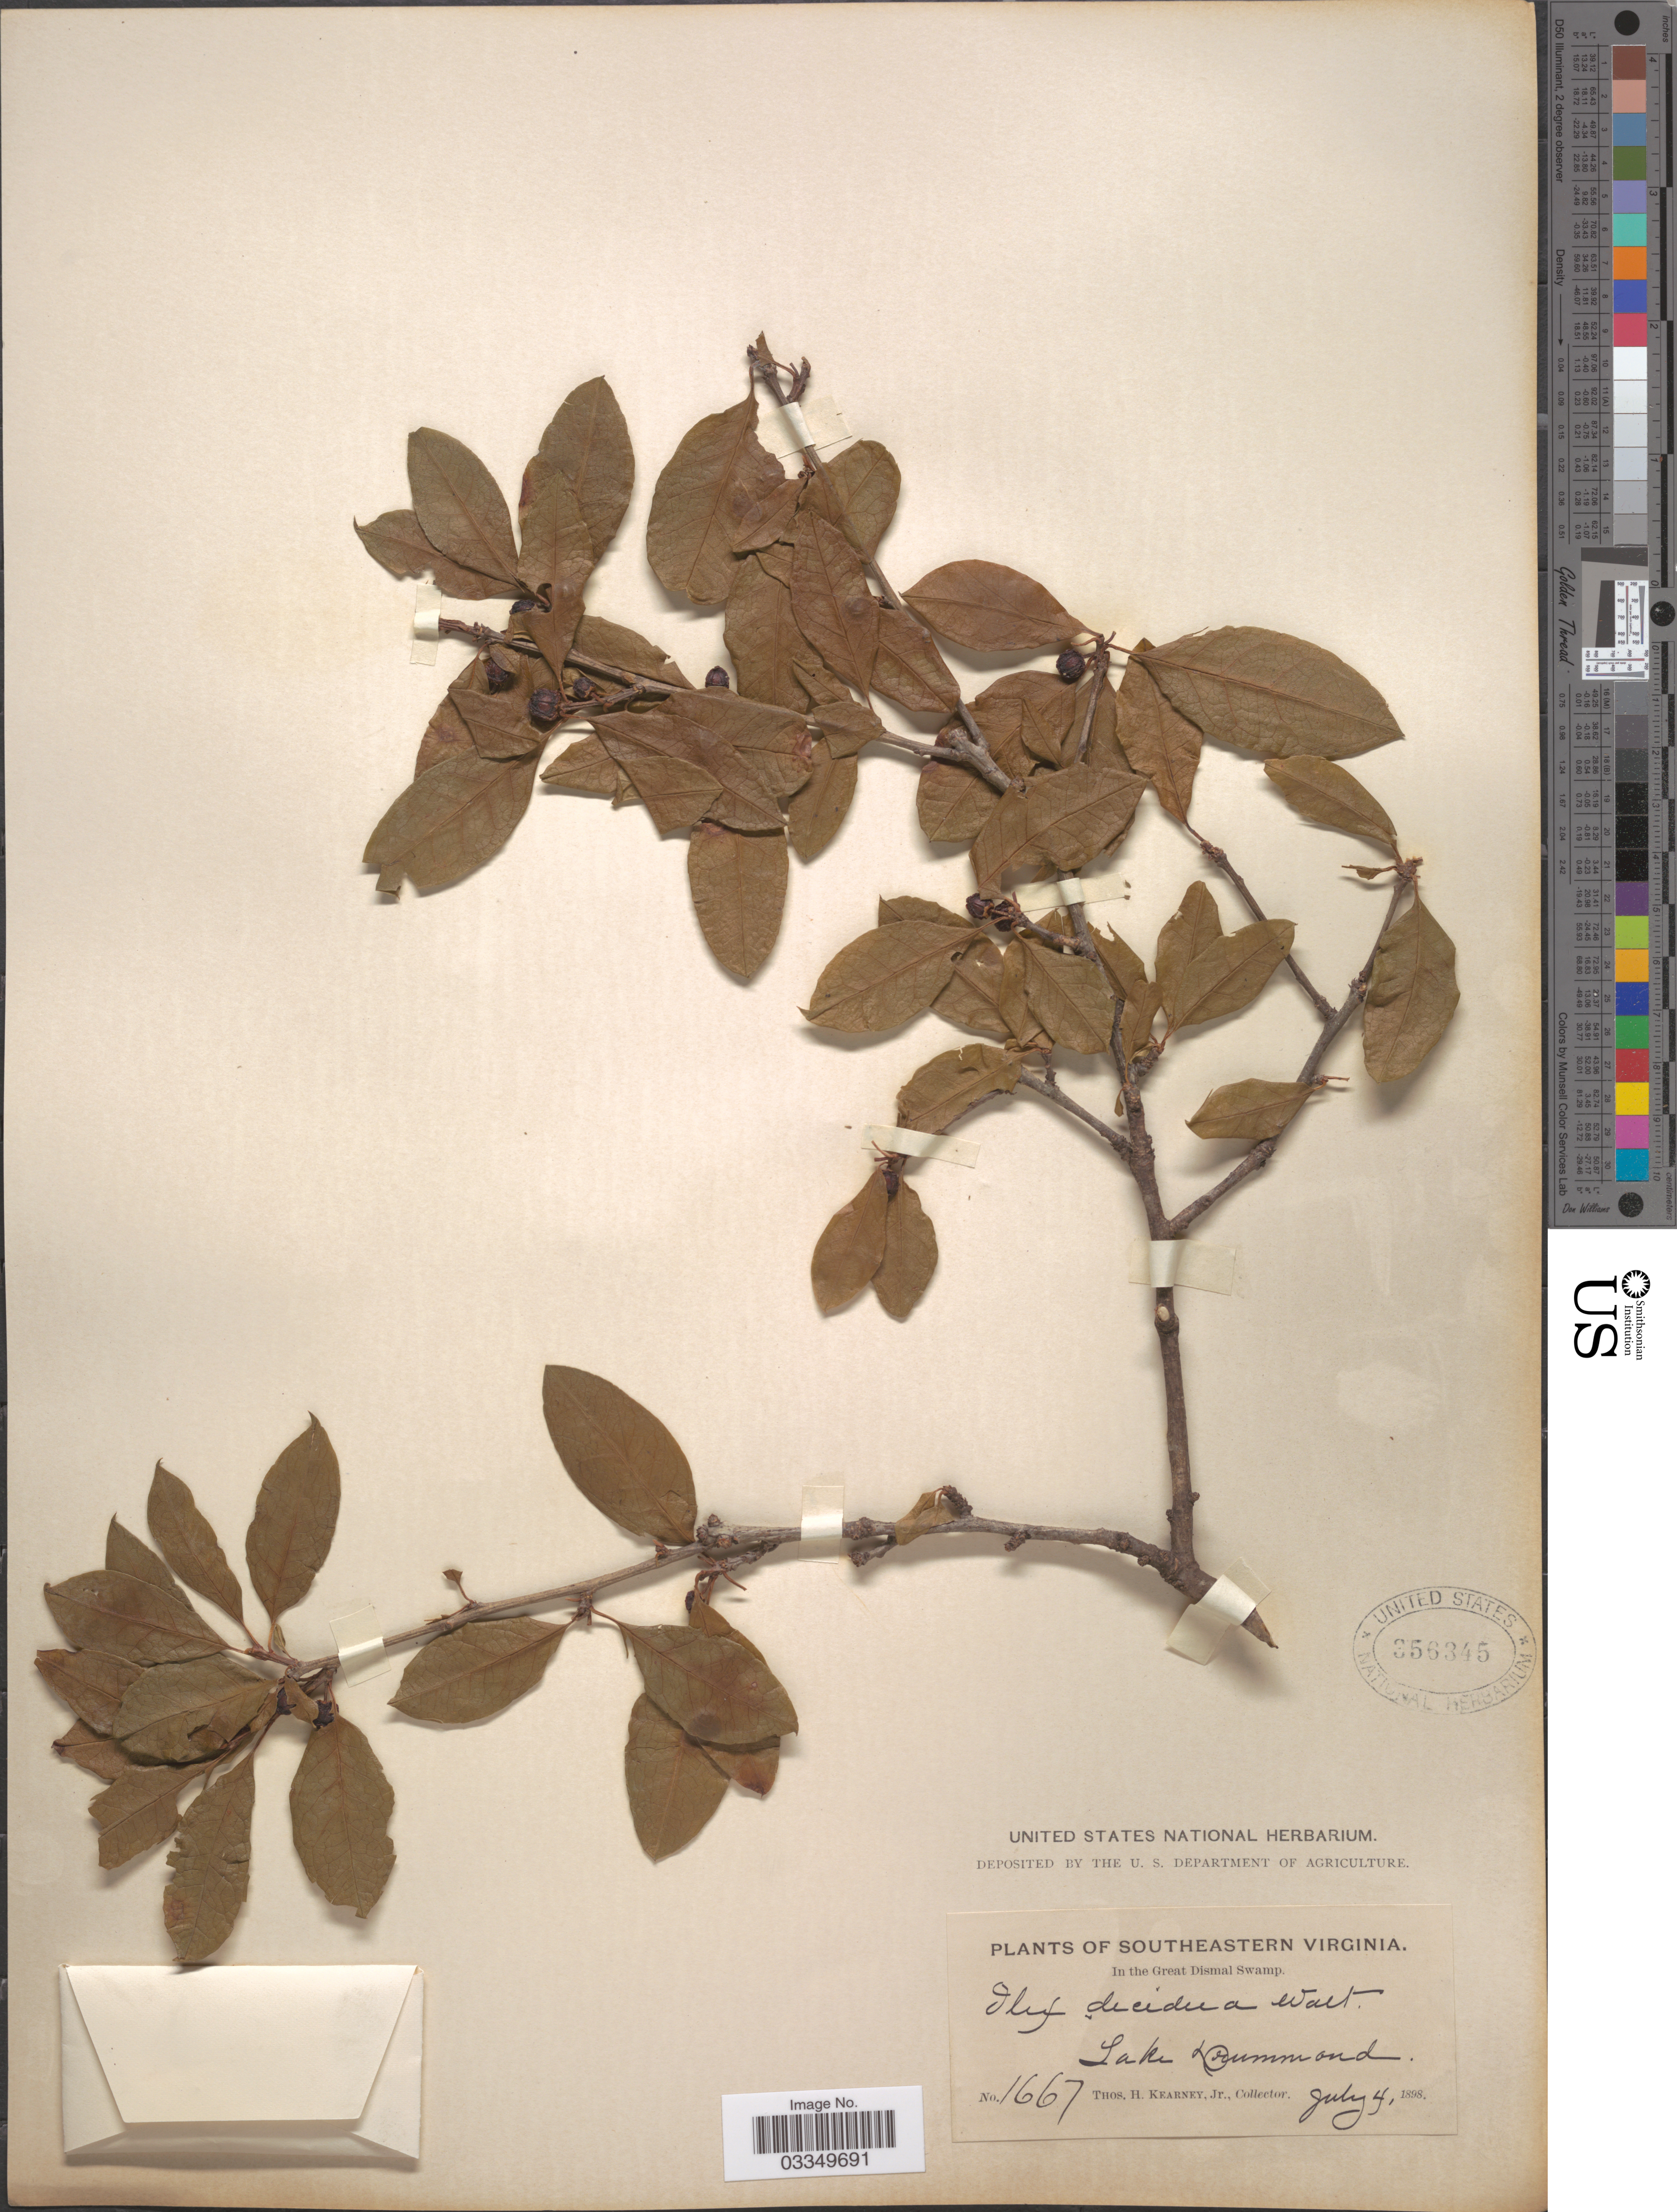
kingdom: Plantae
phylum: Tracheophyta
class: Magnoliopsida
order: Aquifoliales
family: Aquifoliaceae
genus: Ilex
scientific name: Ilex decidua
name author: Walter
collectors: T. H. Kearney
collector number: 1667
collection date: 1898-07-04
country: United States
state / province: Virginia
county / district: City of Chesapeake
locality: Southeastern Virginia. In the Great Dismal Swamp. Lake Drummond.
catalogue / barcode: US 356345